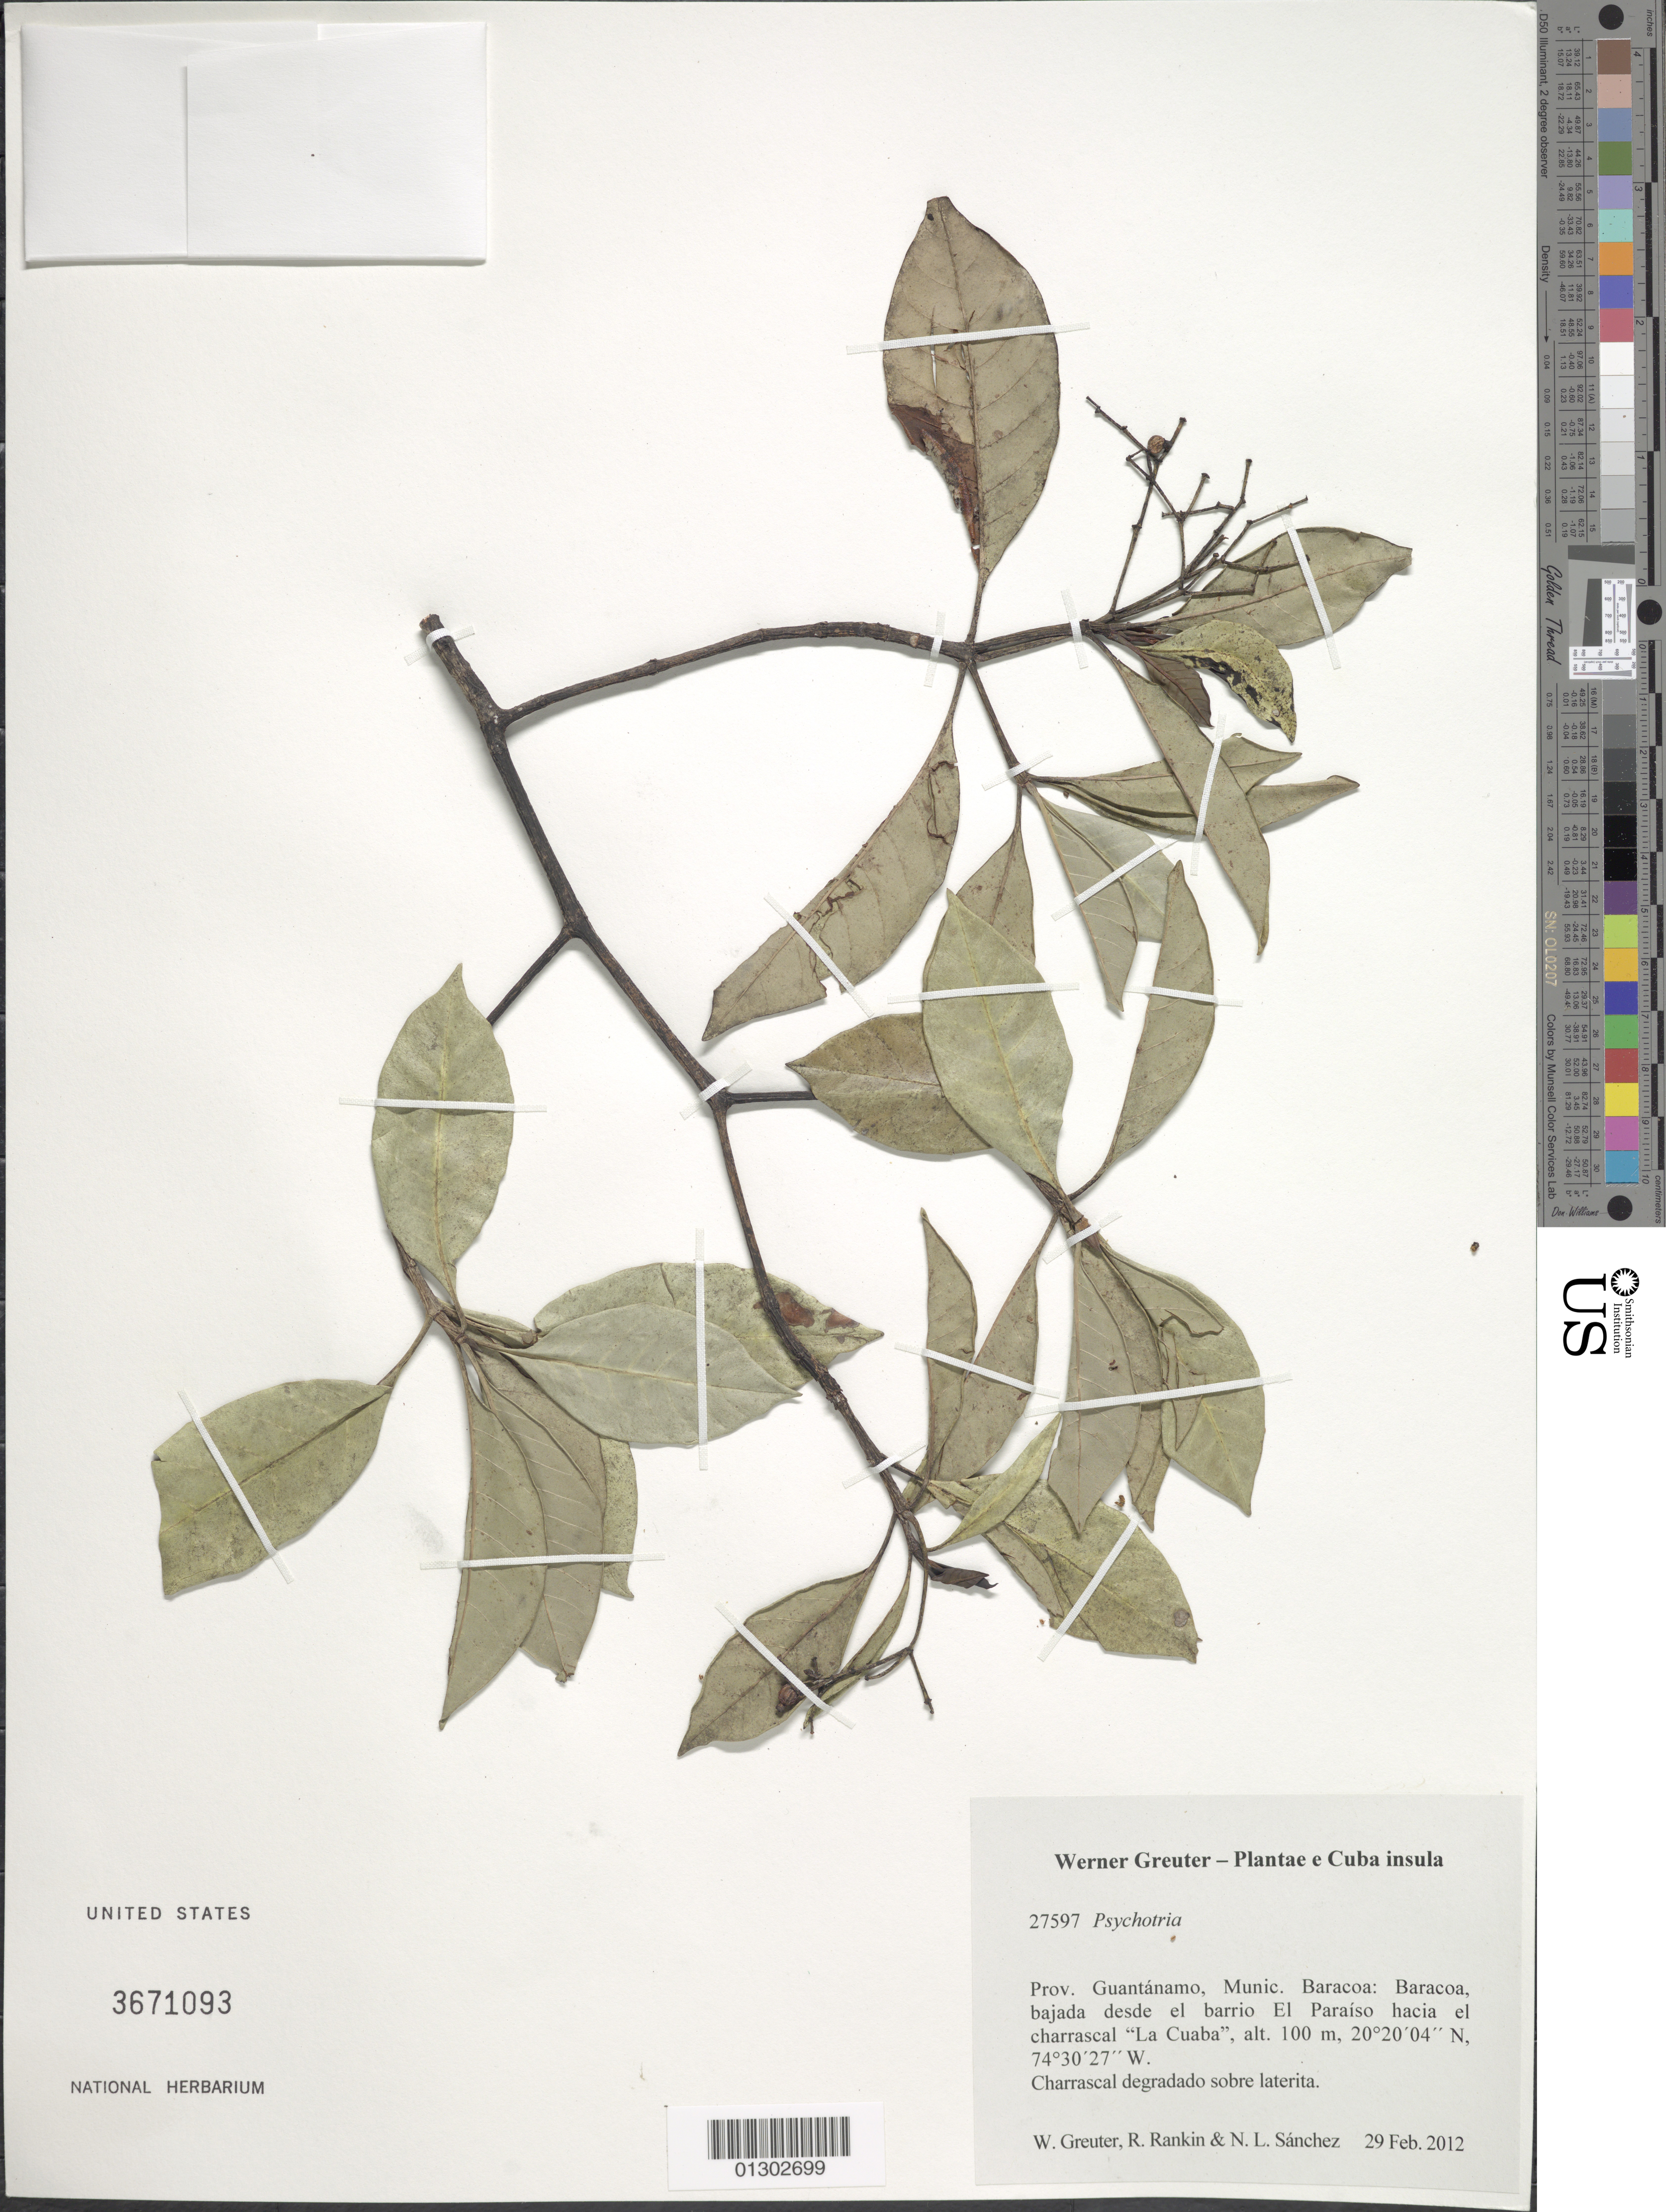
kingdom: Plantae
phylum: Tracheophyta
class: Magnoliopsida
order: Gentianales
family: Rubiaceae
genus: Psychotria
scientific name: Psychotria sp.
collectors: W. R. Greuter, R. Rankin Rodriguez & N. Sanchez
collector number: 27597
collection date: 2012-02-29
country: Cuba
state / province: Guantanamo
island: Cuba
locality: Munic. Baracoa; Baracoa, bajada desde el barrio El Paraíso hacia el charrascal "La Cuaba".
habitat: Charrascal deradado sobre laterita.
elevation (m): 100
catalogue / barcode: US 3671093